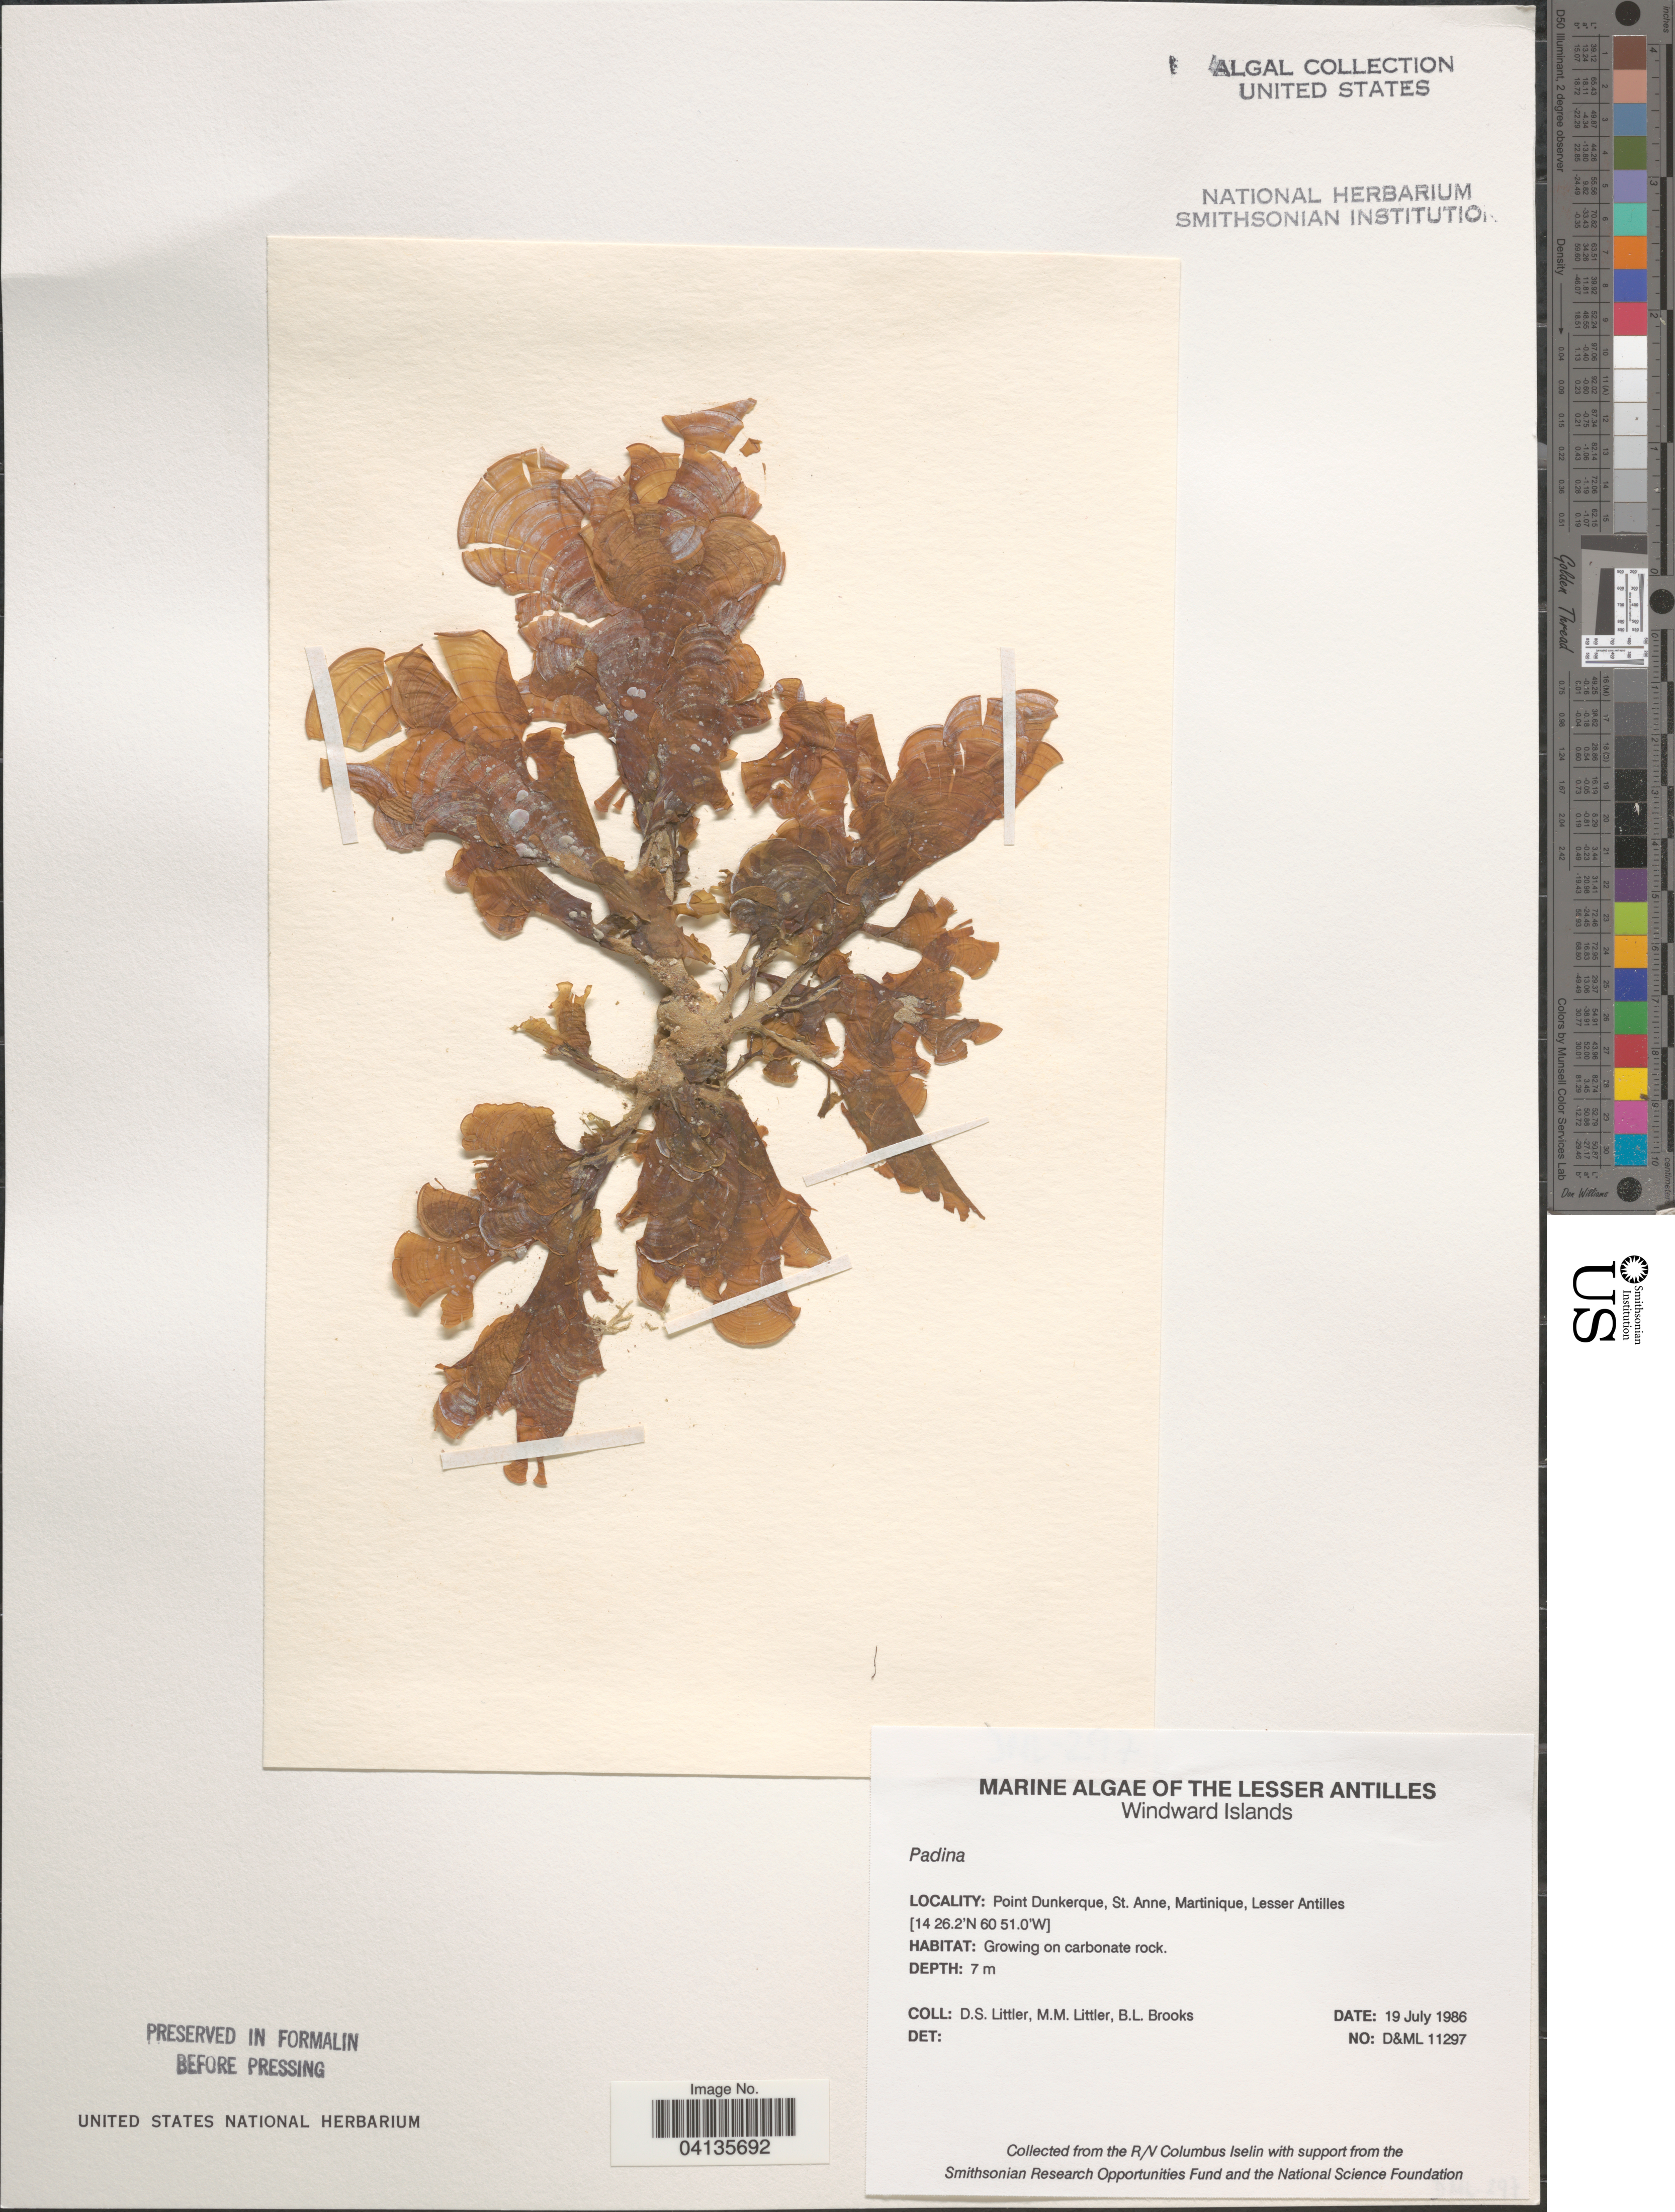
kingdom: Chromista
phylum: Ochrophyta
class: Phaeophyceae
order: Dictyotales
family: Dictyotaceae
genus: Padina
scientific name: Padina sp.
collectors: D. S. Littler & B. Brooks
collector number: D&ML11297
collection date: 1986-07-19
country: Martinique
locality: Windward Islands. Point Dunkerque, St. Anne, Lesser Antilles.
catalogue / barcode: US 238708